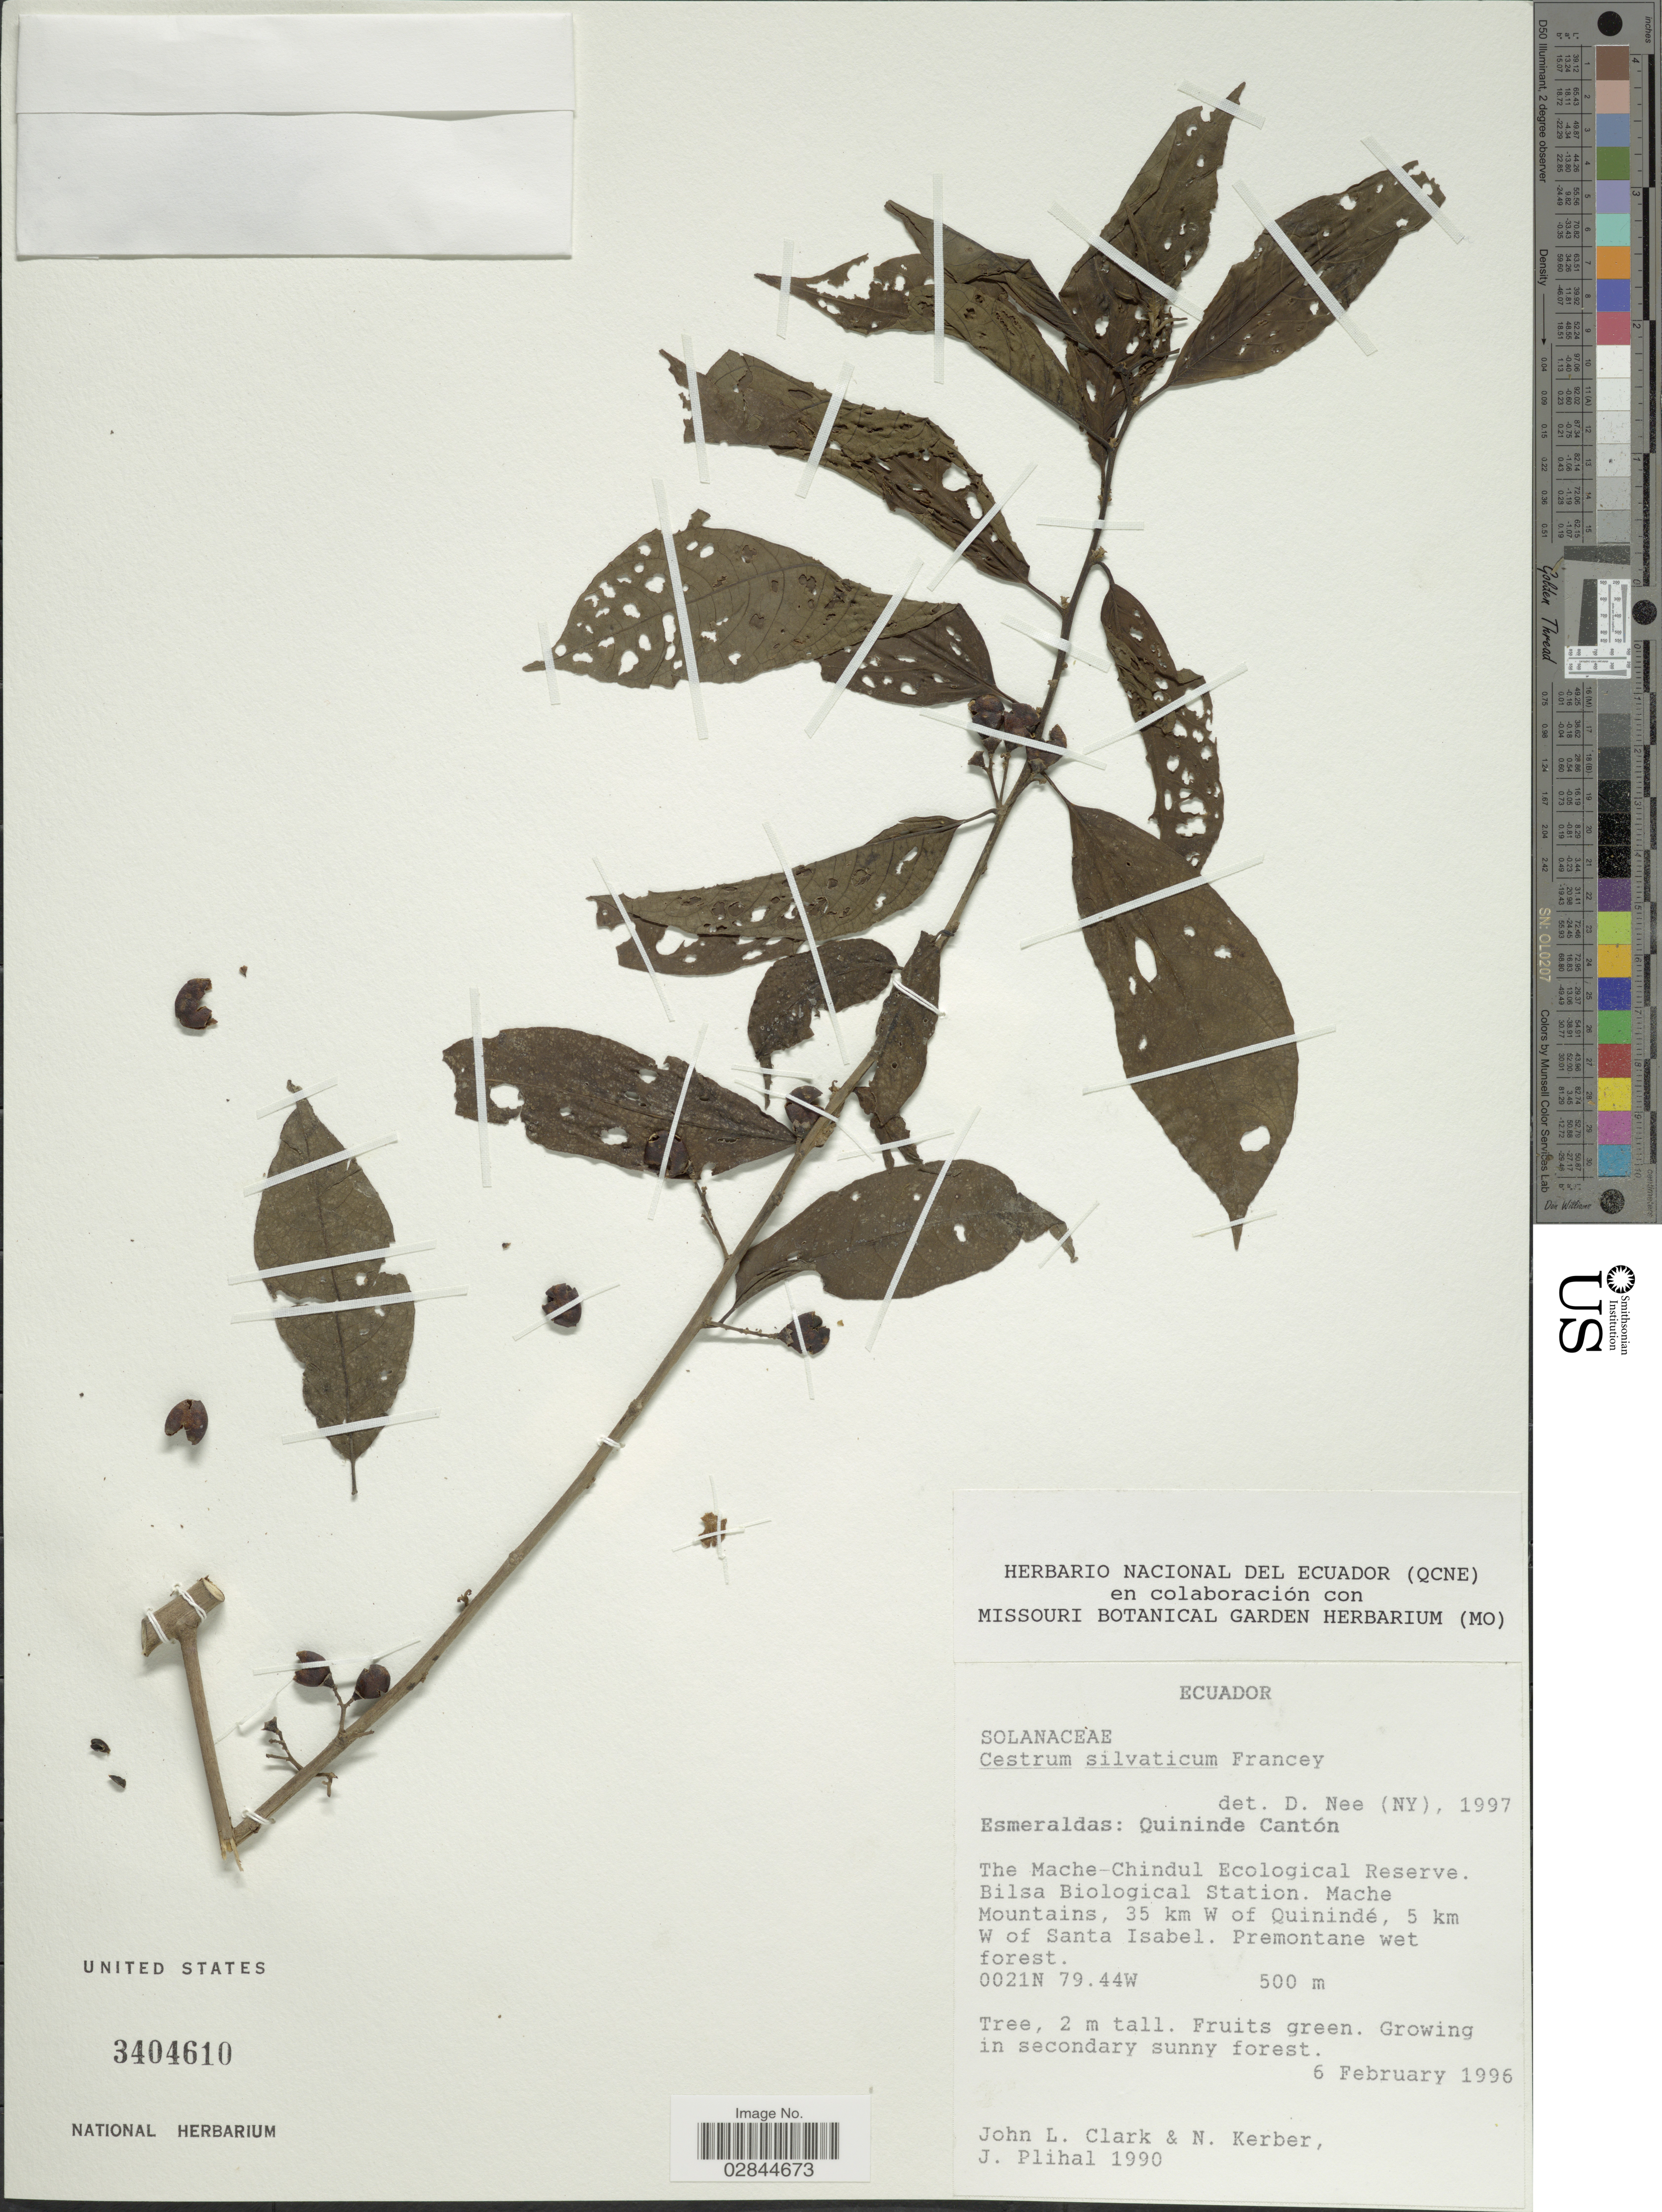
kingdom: Plantae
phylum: Tracheophyta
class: Magnoliopsida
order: Solanales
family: Solanaceae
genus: Cestrum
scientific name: Cestrum microcalyx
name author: Francey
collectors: J. L. Clark, N. Kerber & J. Plihal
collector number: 1990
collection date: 1996-02-06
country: Ecuador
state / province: Esmeraldas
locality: Quininde Cantón. The Mache-Chindul Ecological Reserve. Bilsa Biological Station. Mache Mountains, 35 km W of Quinindé, 5 km W of Santa Isabel.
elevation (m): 500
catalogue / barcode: US 3404610